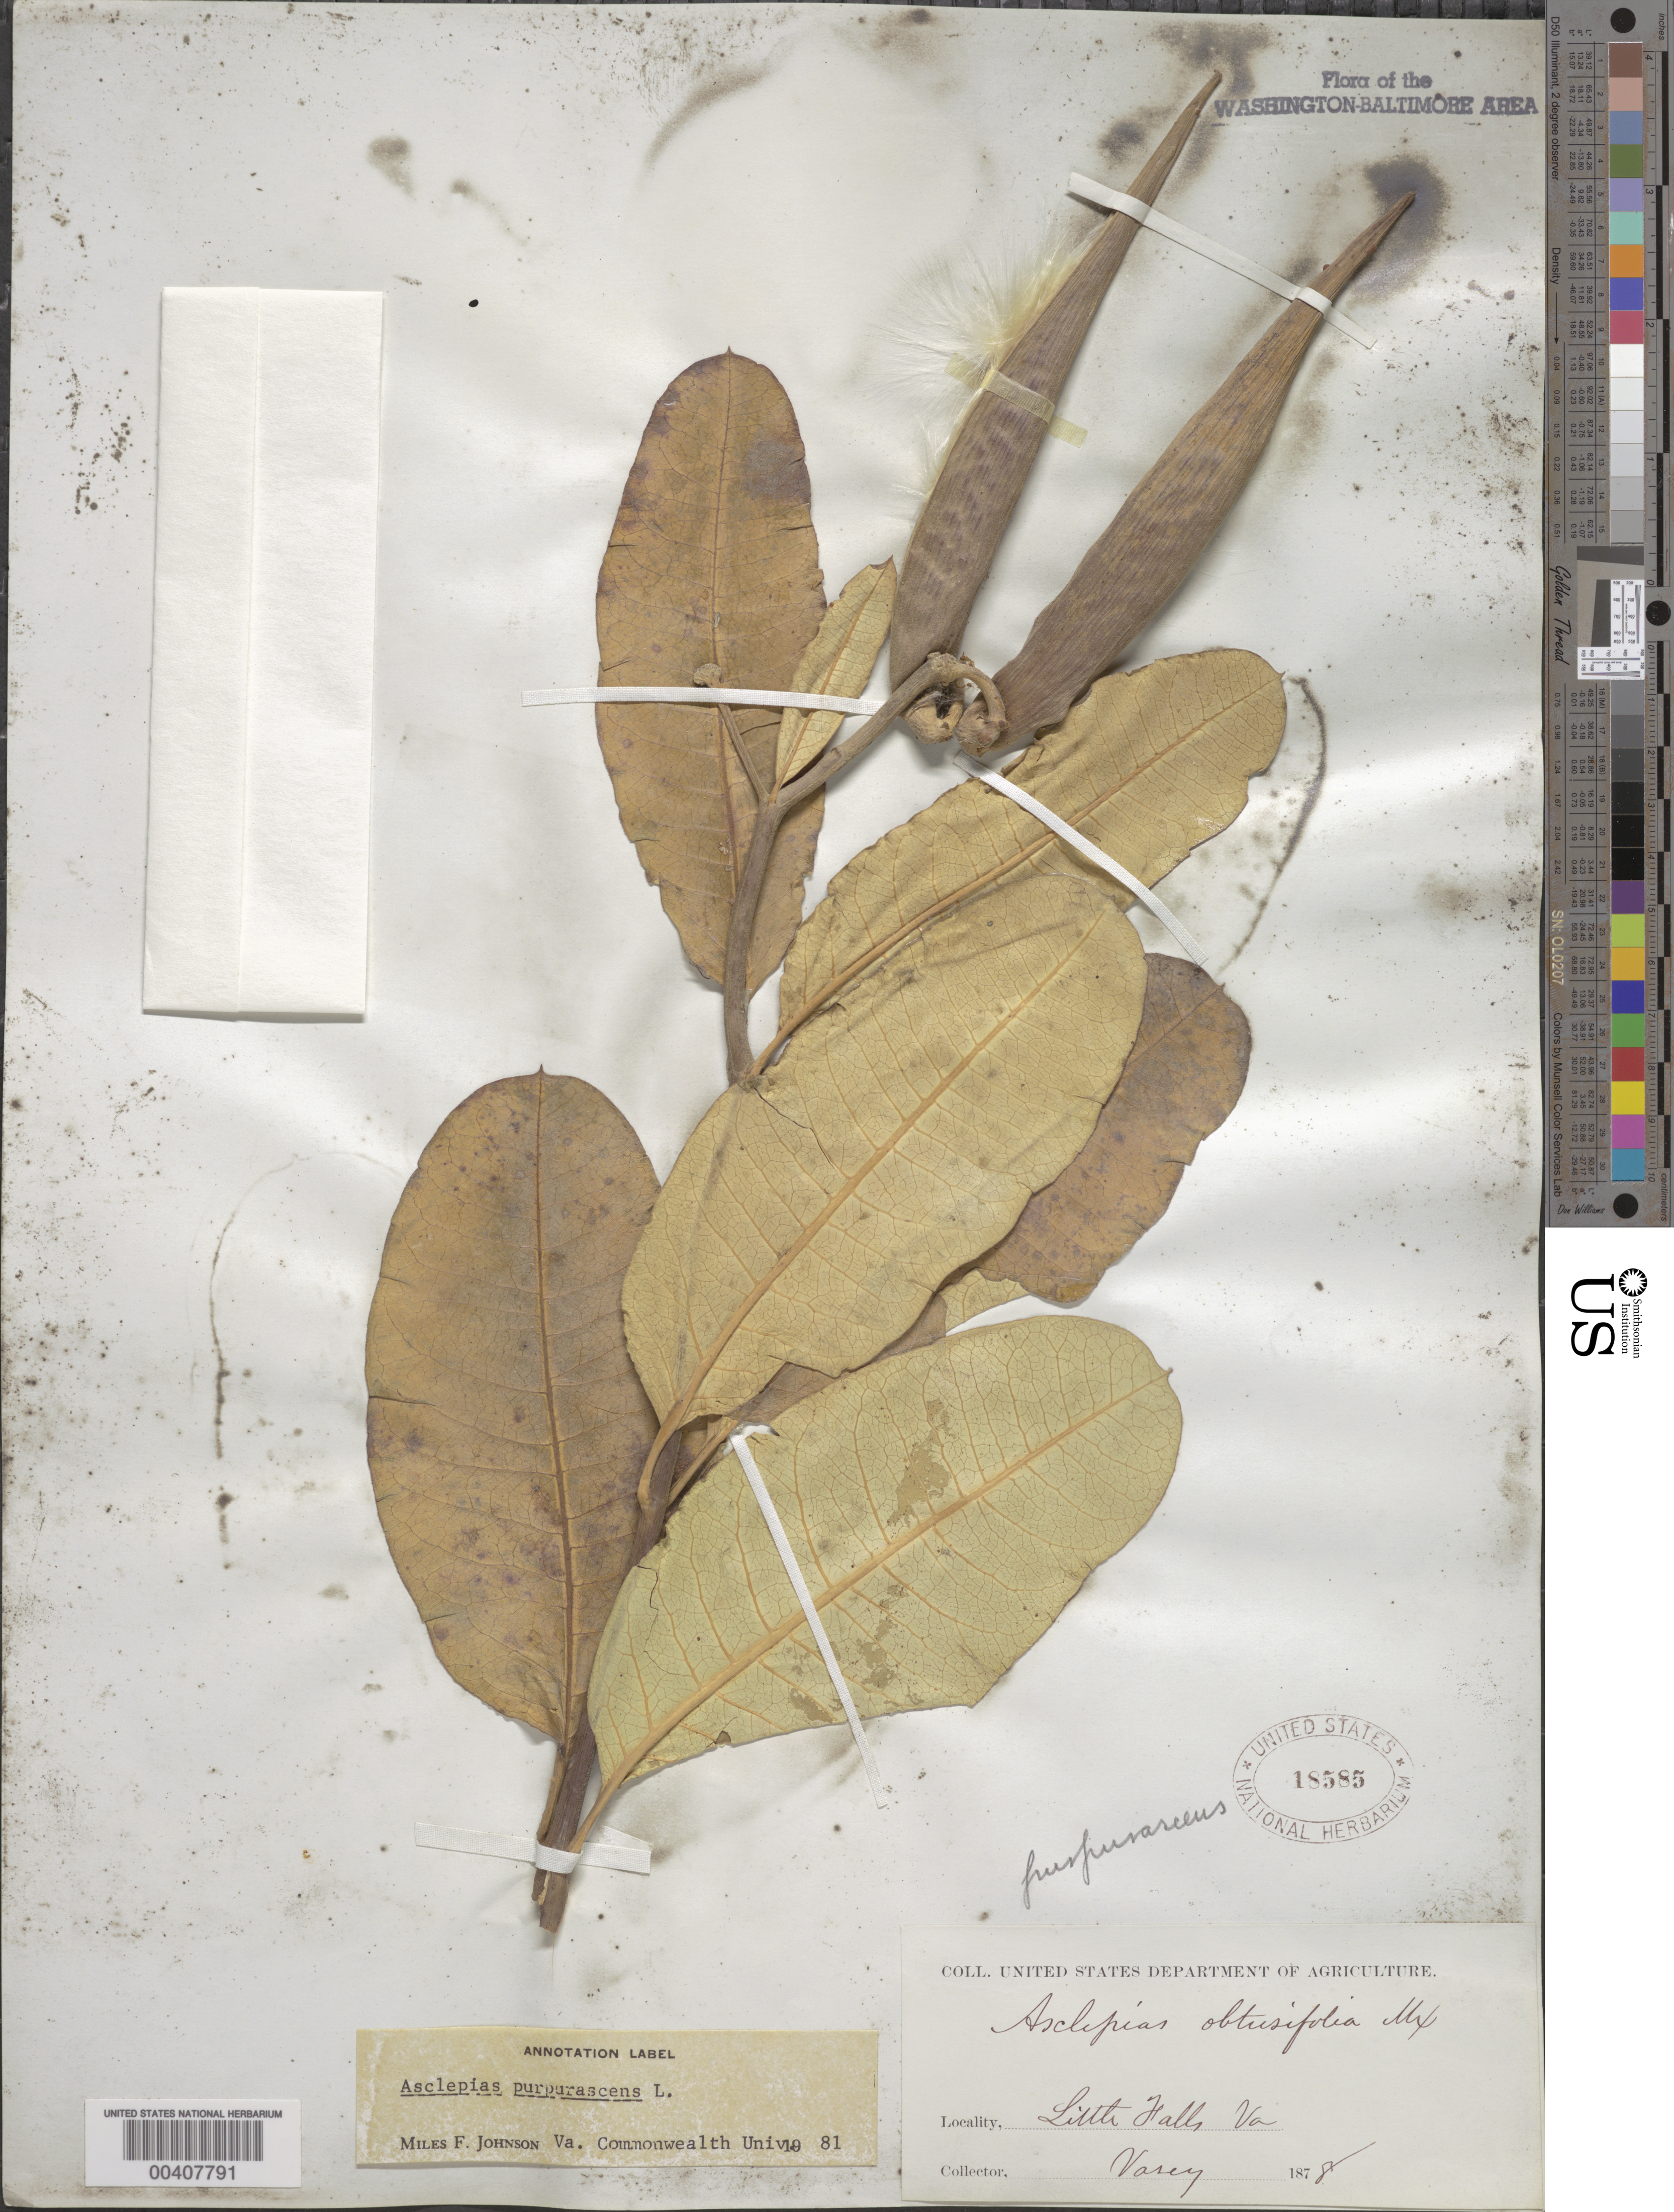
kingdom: Plantae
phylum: Tracheophyta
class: Magnoliopsida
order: Gentianales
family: Apocynaceae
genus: Asclepias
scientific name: Asclepias purpurascens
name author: L.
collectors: G. Vasey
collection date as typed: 1878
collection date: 1878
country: United States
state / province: Virginia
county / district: Fairfax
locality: Little Falls C. & O. Canal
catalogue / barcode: US 18585